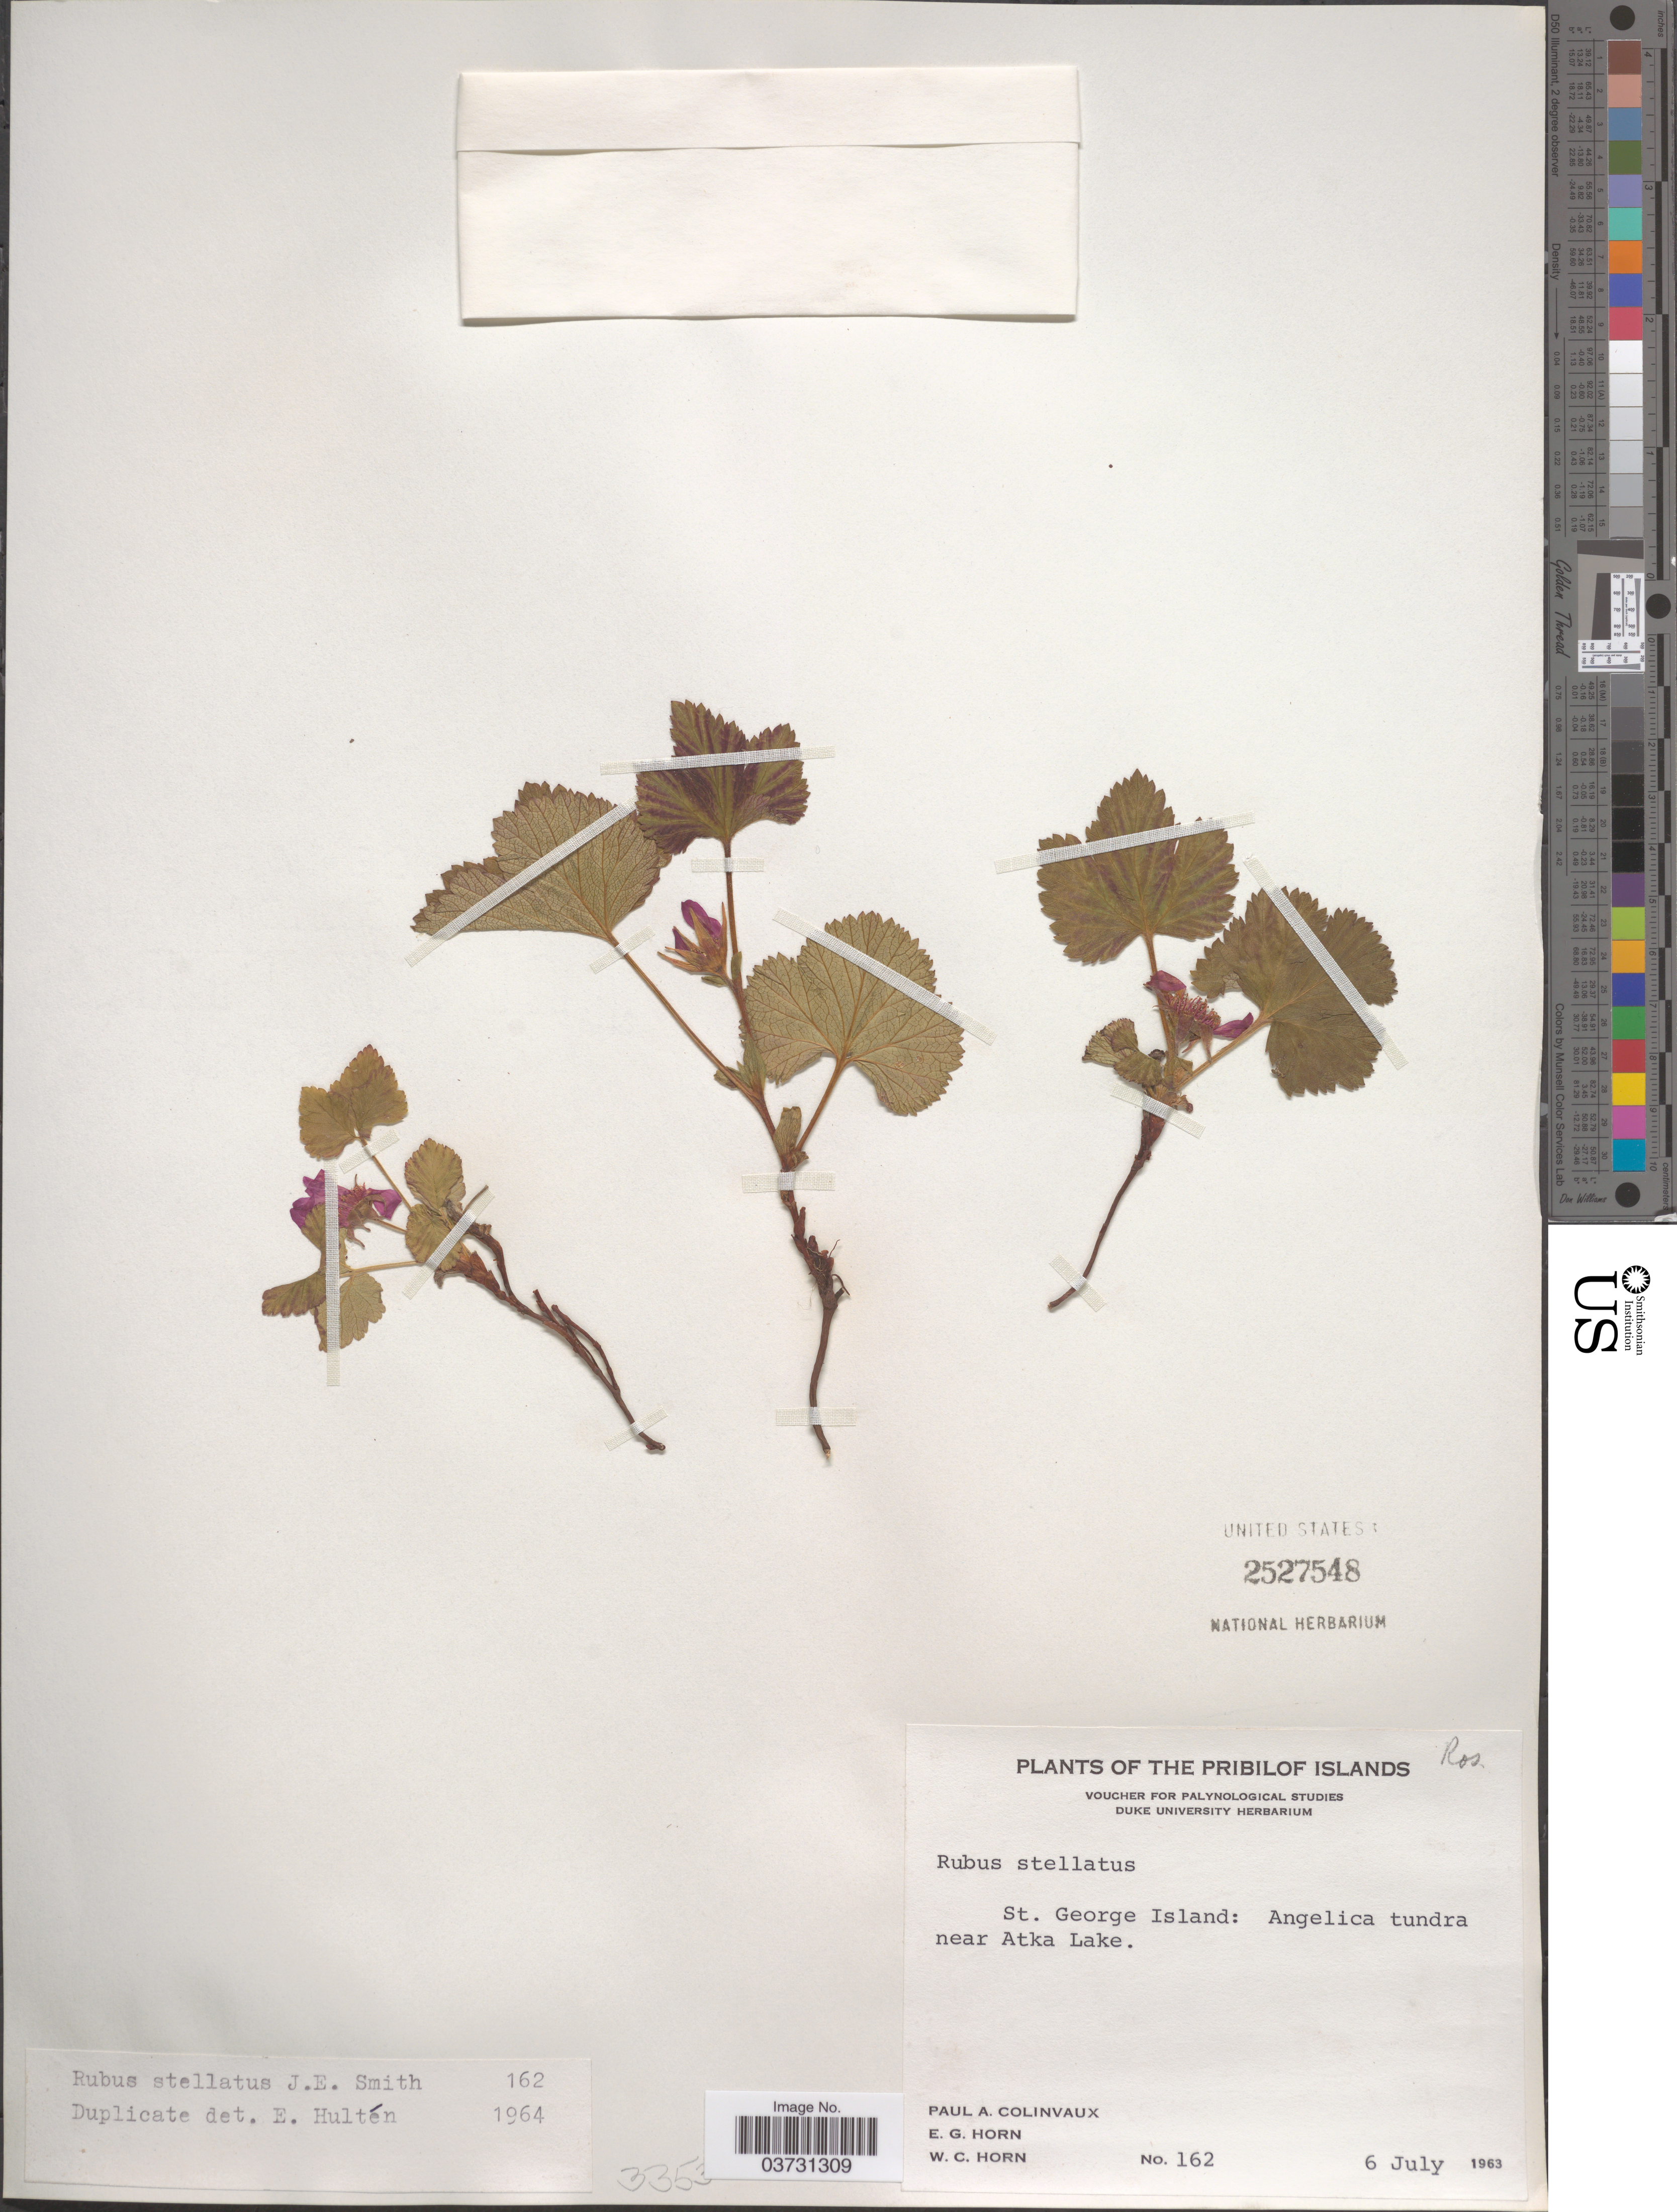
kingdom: Plantae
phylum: Tracheophyta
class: Magnoliopsida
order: Rosales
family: Rosaceae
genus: Rubus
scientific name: Rubus stellatus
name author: Sm.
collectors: P. Colinvaux, E. Horn & W. Horn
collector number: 162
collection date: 1963-07-06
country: United States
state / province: Alaska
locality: The Pribilof Islands. St. George Island: Angelica tundra near Atka Lake.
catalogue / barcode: US 2527548